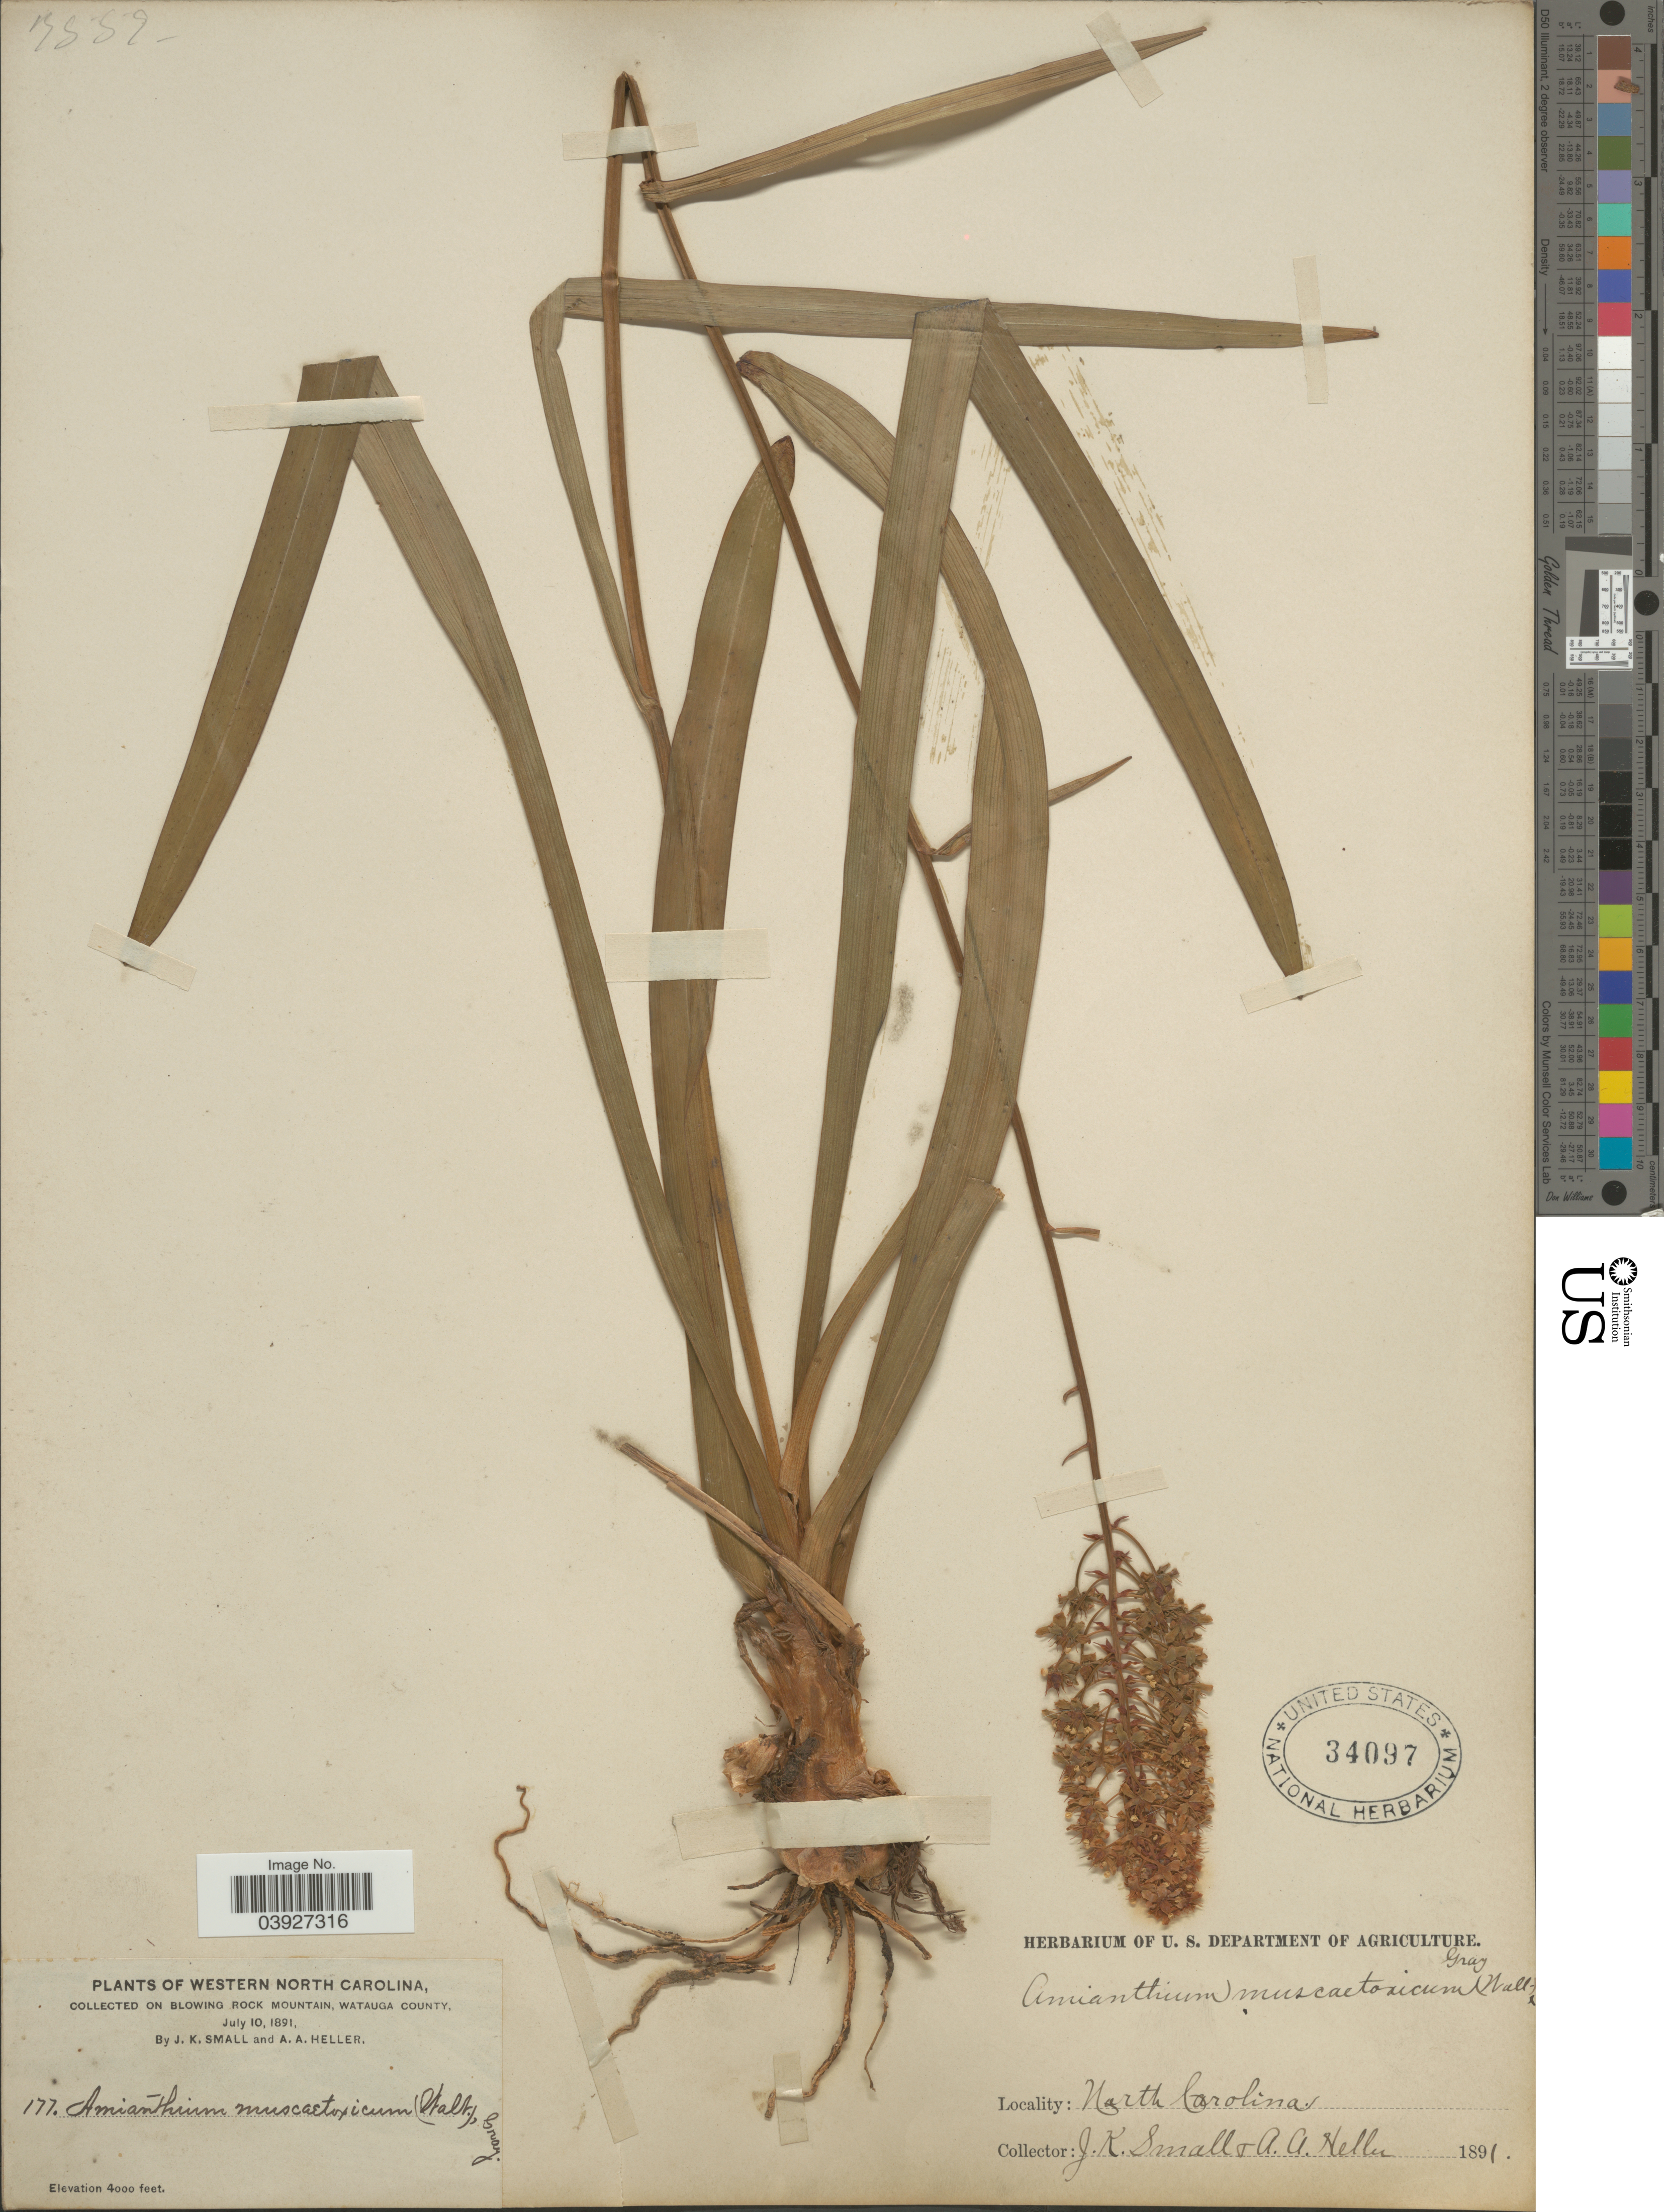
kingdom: Plantae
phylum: Tracheophyta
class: Liliopsida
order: Liliales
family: Melanthiaceae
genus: Amianthium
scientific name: Amianthium muscitoxicum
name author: (Walter) A. Gray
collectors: J. K. Small & A. A. Heller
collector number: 177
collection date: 1891-07-10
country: United States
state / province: North Carolina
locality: Western North Carolina. On Blowing Rock Mountain, Watauga County.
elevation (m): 1219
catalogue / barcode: US 34097